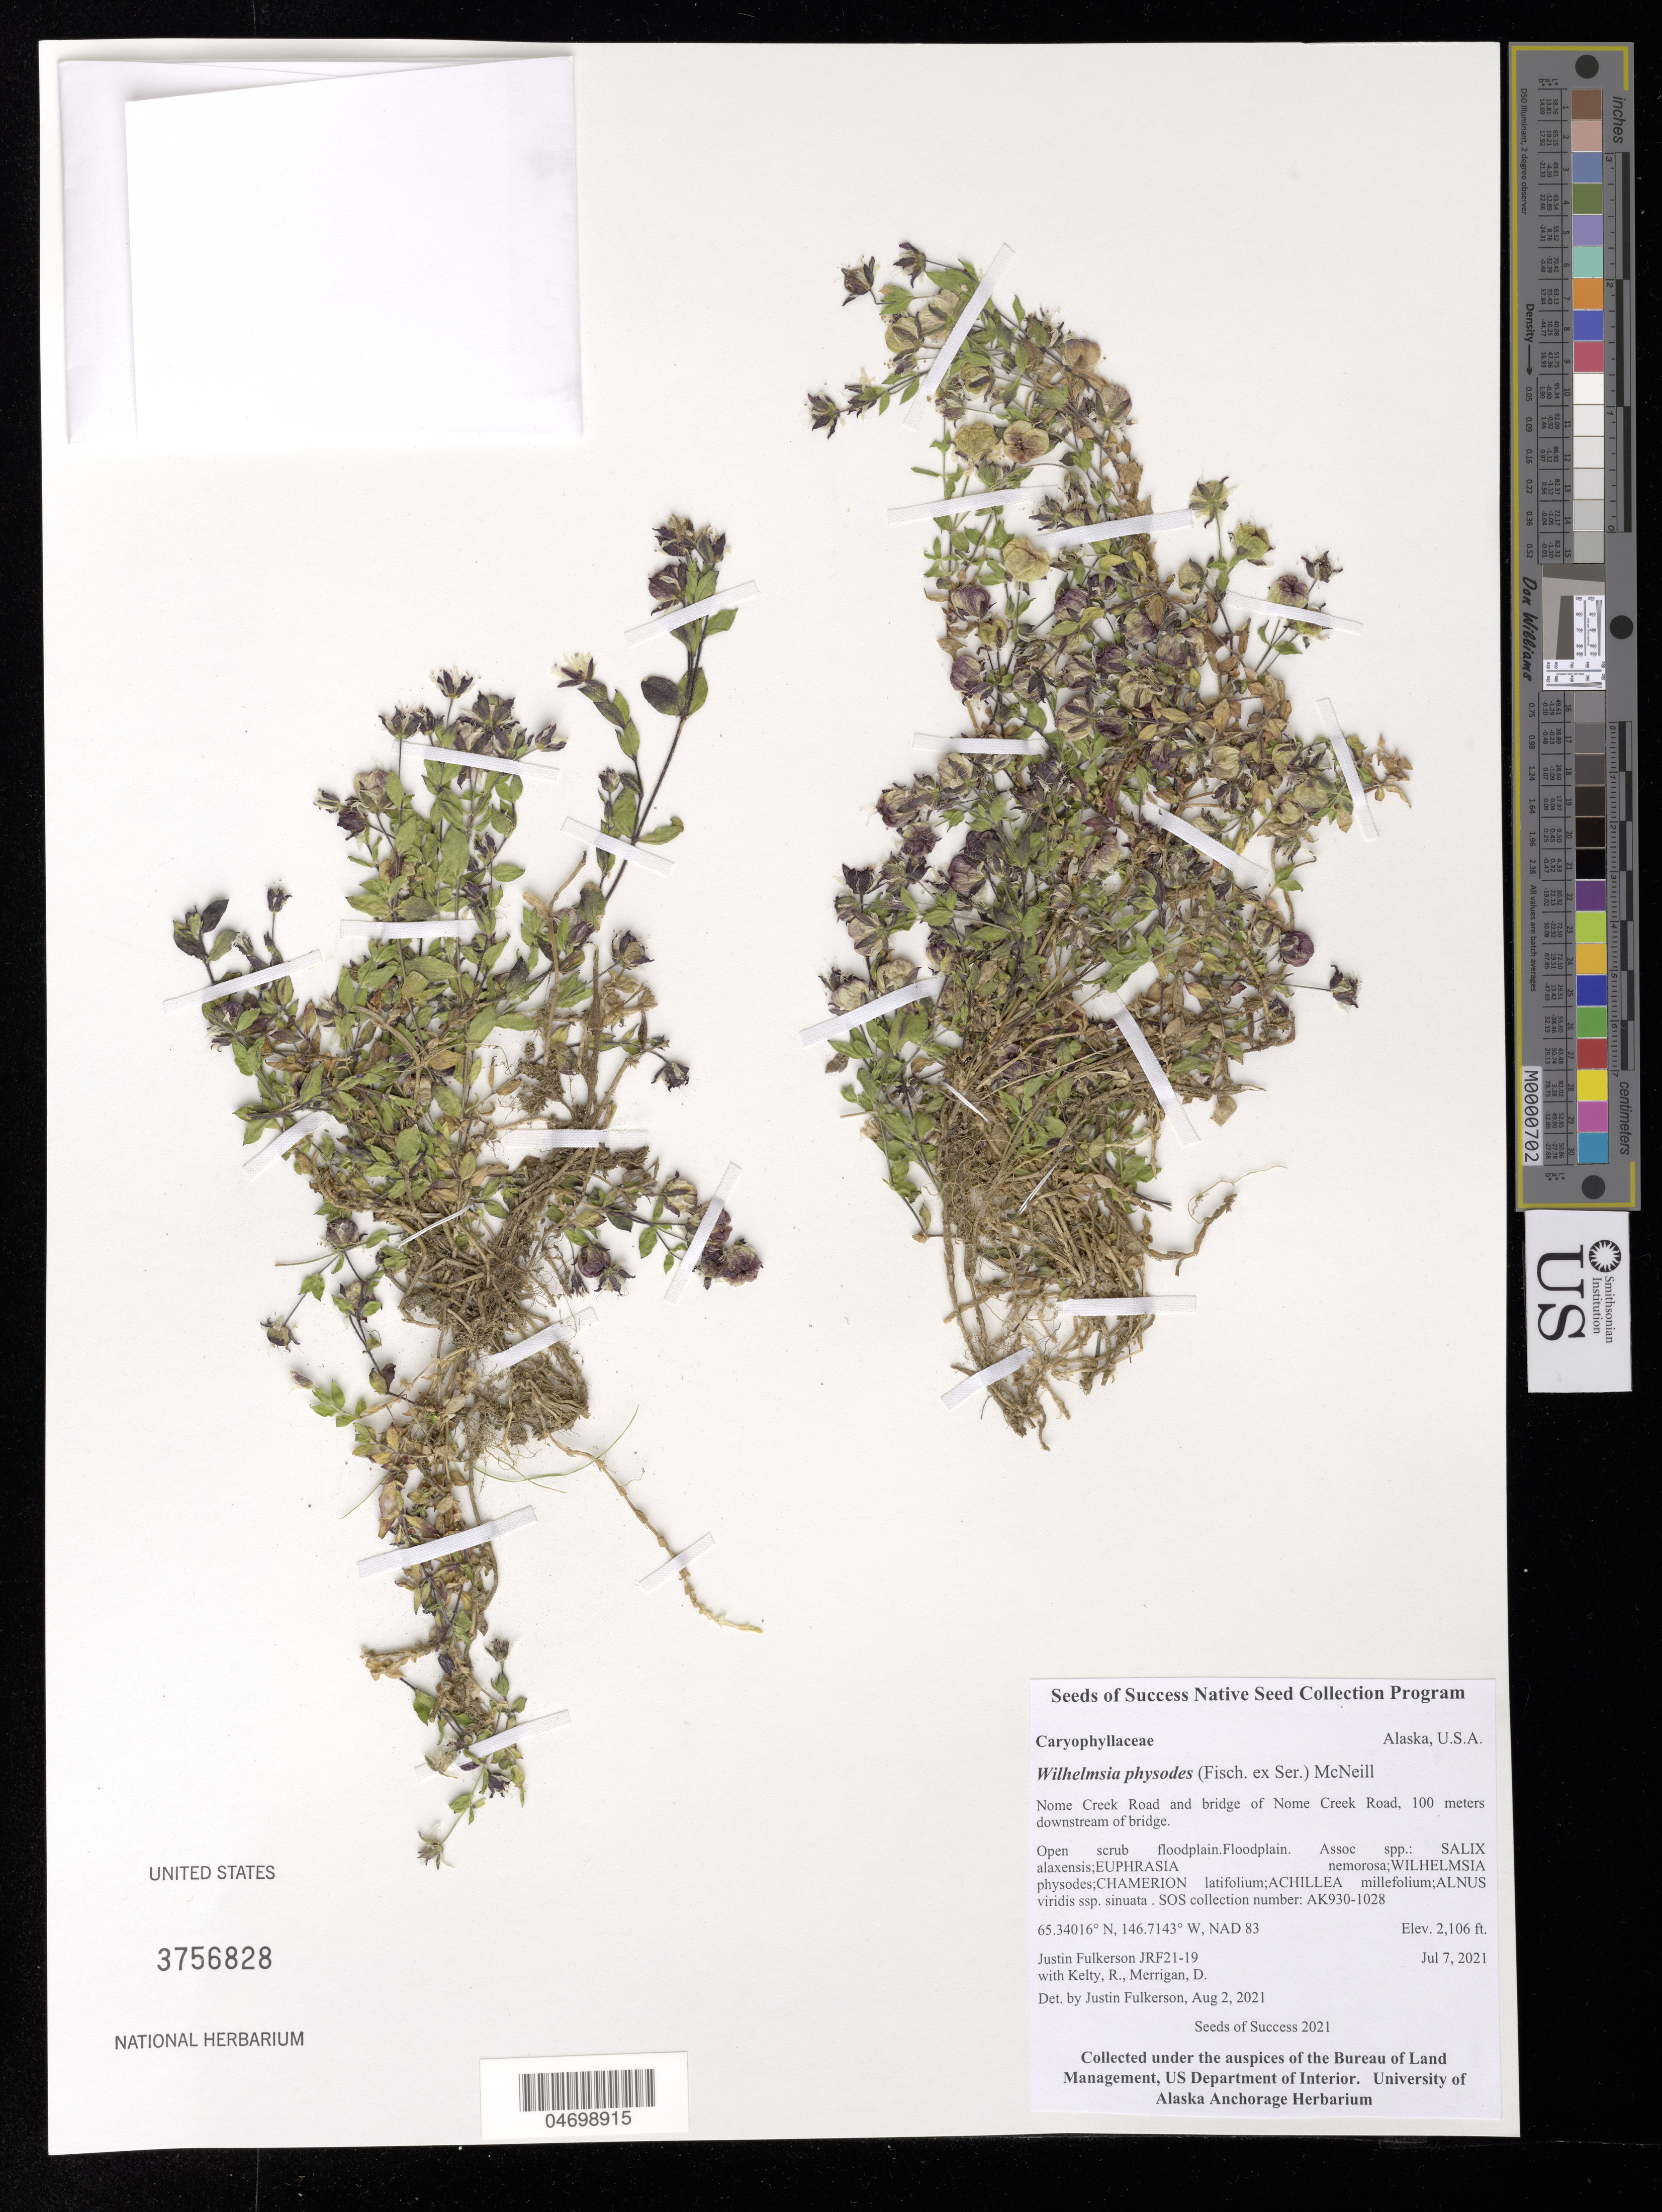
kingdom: Plantae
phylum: Tracheophyta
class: Magnoliopsida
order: Caryophyllales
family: Caryophyllaceae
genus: Wilhelmsia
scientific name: Wilhelmsia physodes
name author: (Fisch. ex Ser.) McNeill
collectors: J. Fulkerson, R. Kelty & D. Merrigan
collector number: AK930-1028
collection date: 2021-07-07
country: United States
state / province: Alaska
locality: Nome Creek Road and bridge of Nome Creek Road, 100 meters downstream of bridge.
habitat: Open scrub floodplain. With Salix alaxensis, Chamerion latifolium, Achillea millefolium, etc.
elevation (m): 642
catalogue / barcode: US 3756828